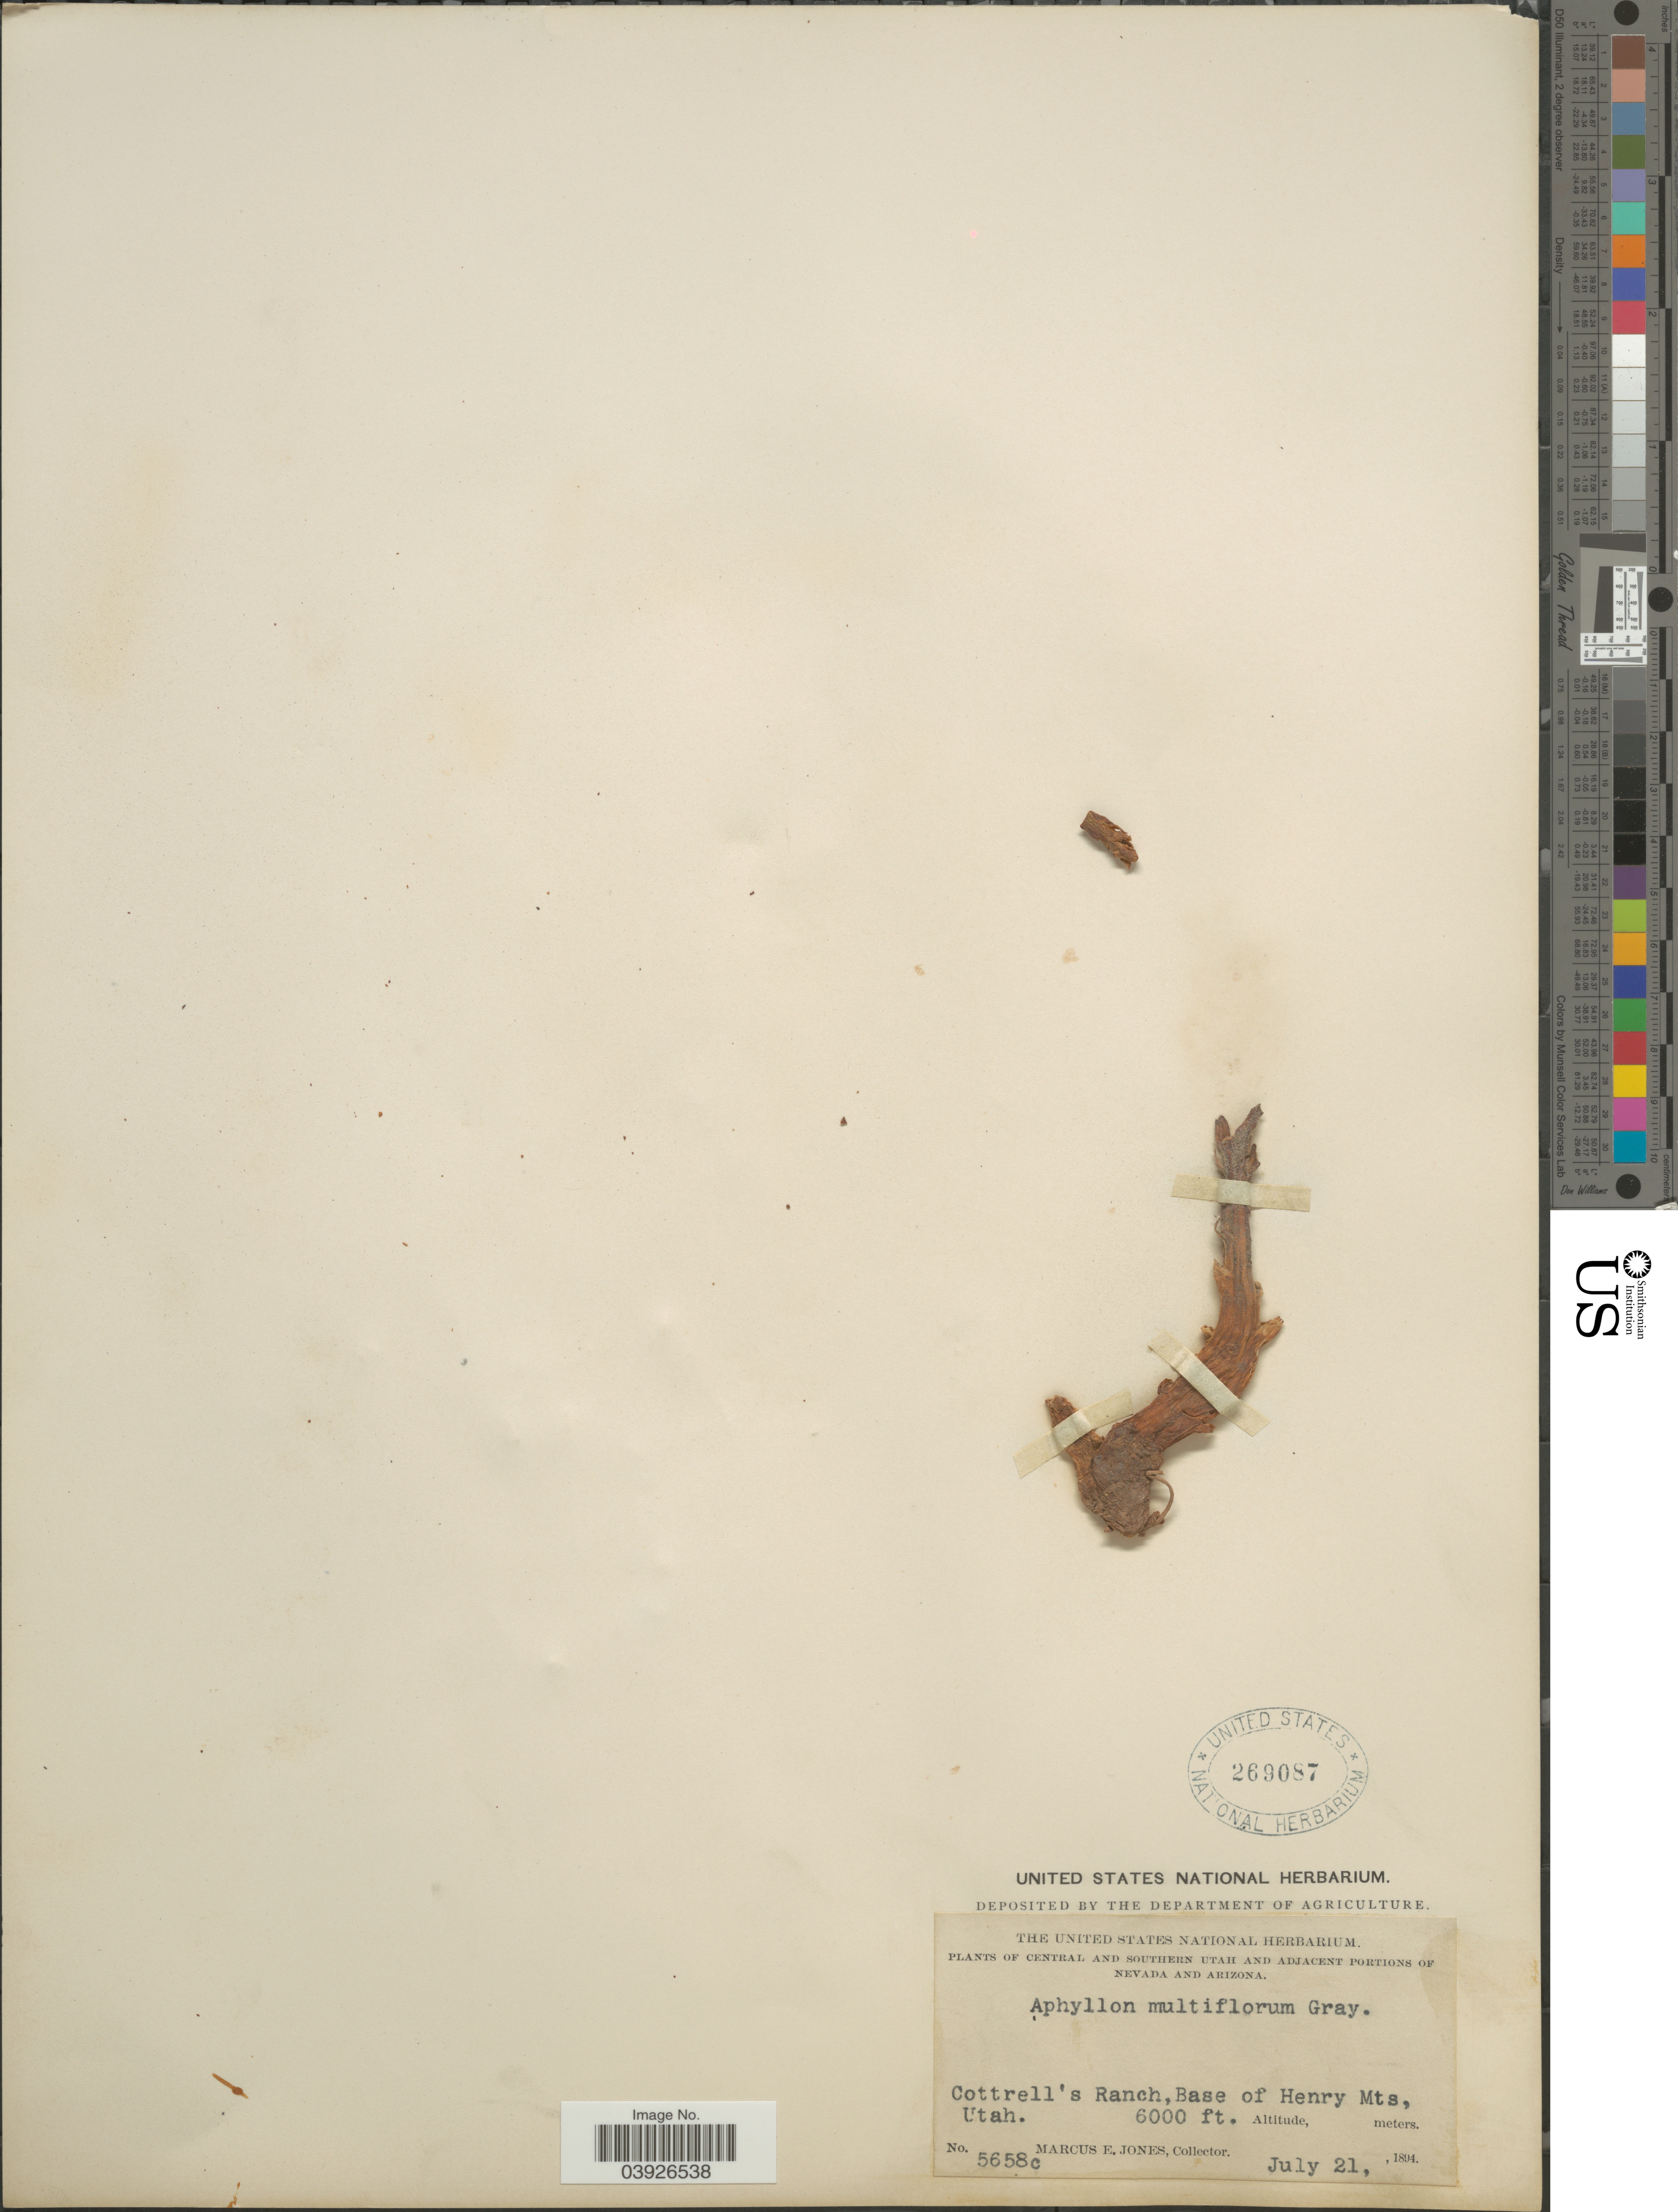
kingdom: Plantae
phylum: Tracheophyta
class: Magnoliopsida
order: Lamiales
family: Orobanchaceae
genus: Orobanche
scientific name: Orobanche multiflora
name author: Nutt.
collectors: M. E. Jones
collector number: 5658c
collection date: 1894-07-21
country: United States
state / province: Utah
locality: Central and Southern Utah. Cottrell's Ranch, Base of Henry Mts.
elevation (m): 1829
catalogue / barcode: US 269087